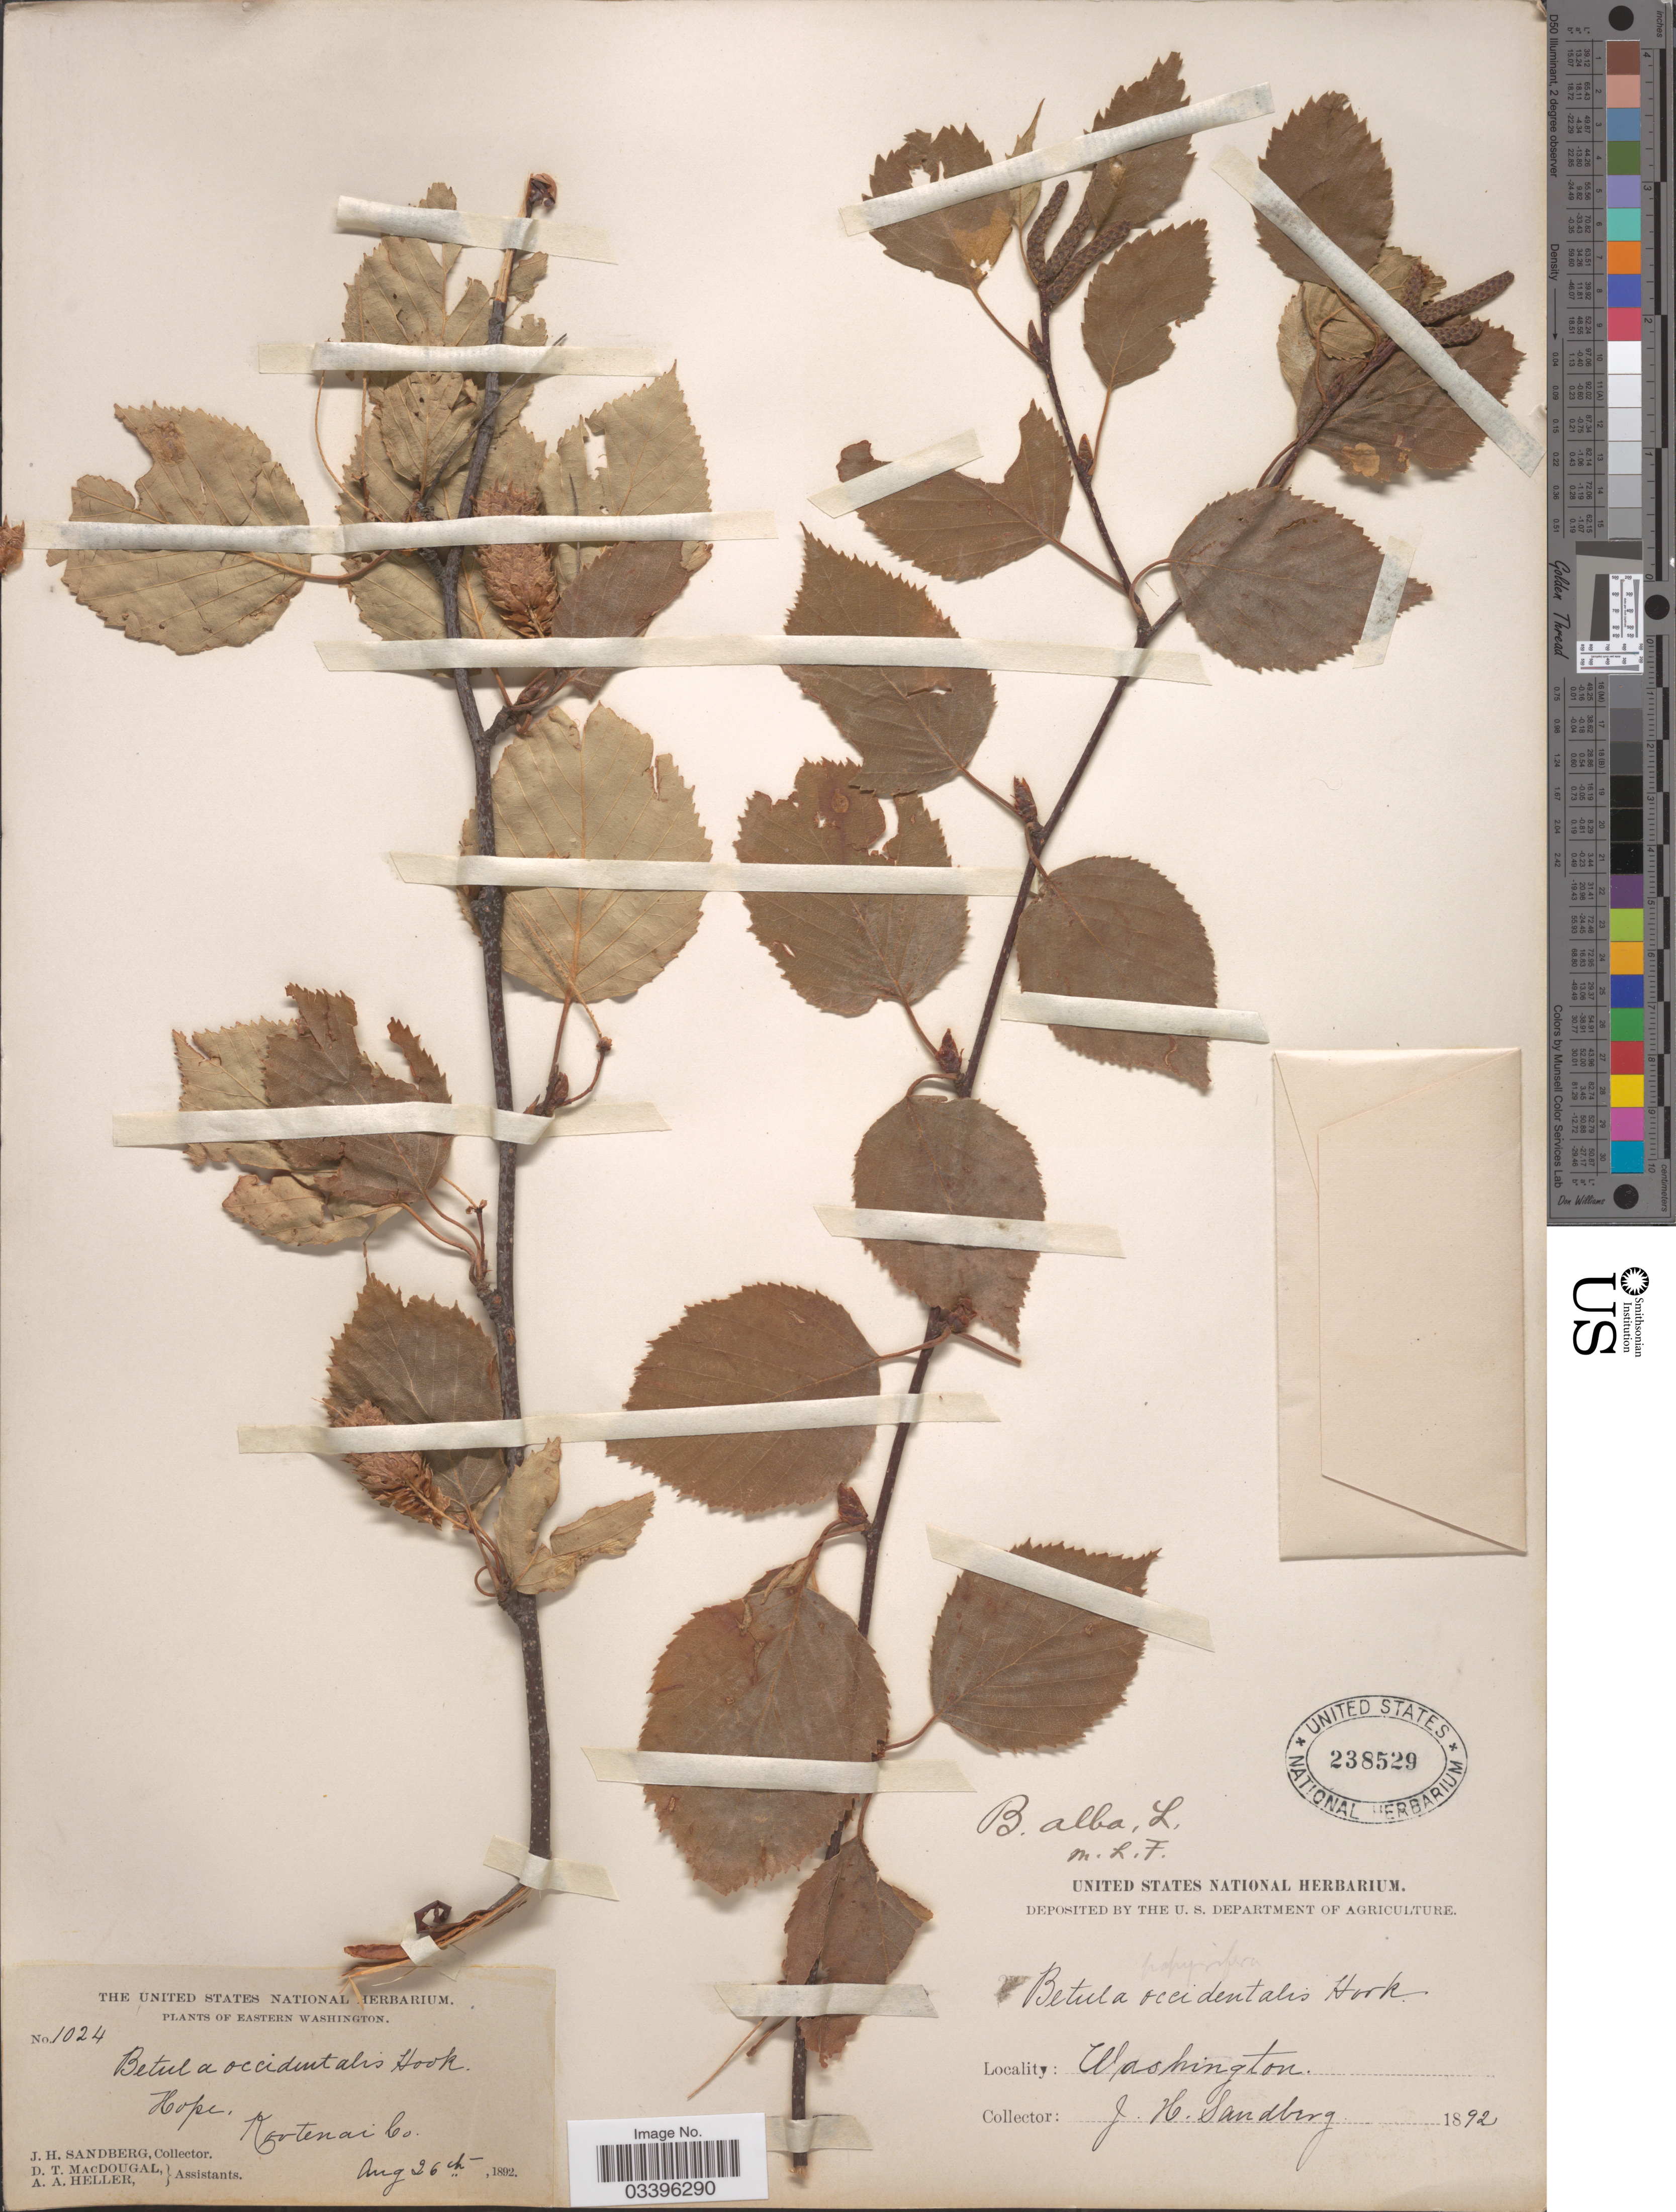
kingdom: Plantae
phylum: Tracheophyta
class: Magnoliopsida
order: Fagales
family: Betulaceae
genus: Betula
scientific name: Betula occidentalis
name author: Hook.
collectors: J. H. Sandberg, D. T. MacDougal & A. A. Heller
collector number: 1024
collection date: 1892-08-26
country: United States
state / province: Washington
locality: Eastern Washington. Hope, Kootenai Co.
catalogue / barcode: US 238529